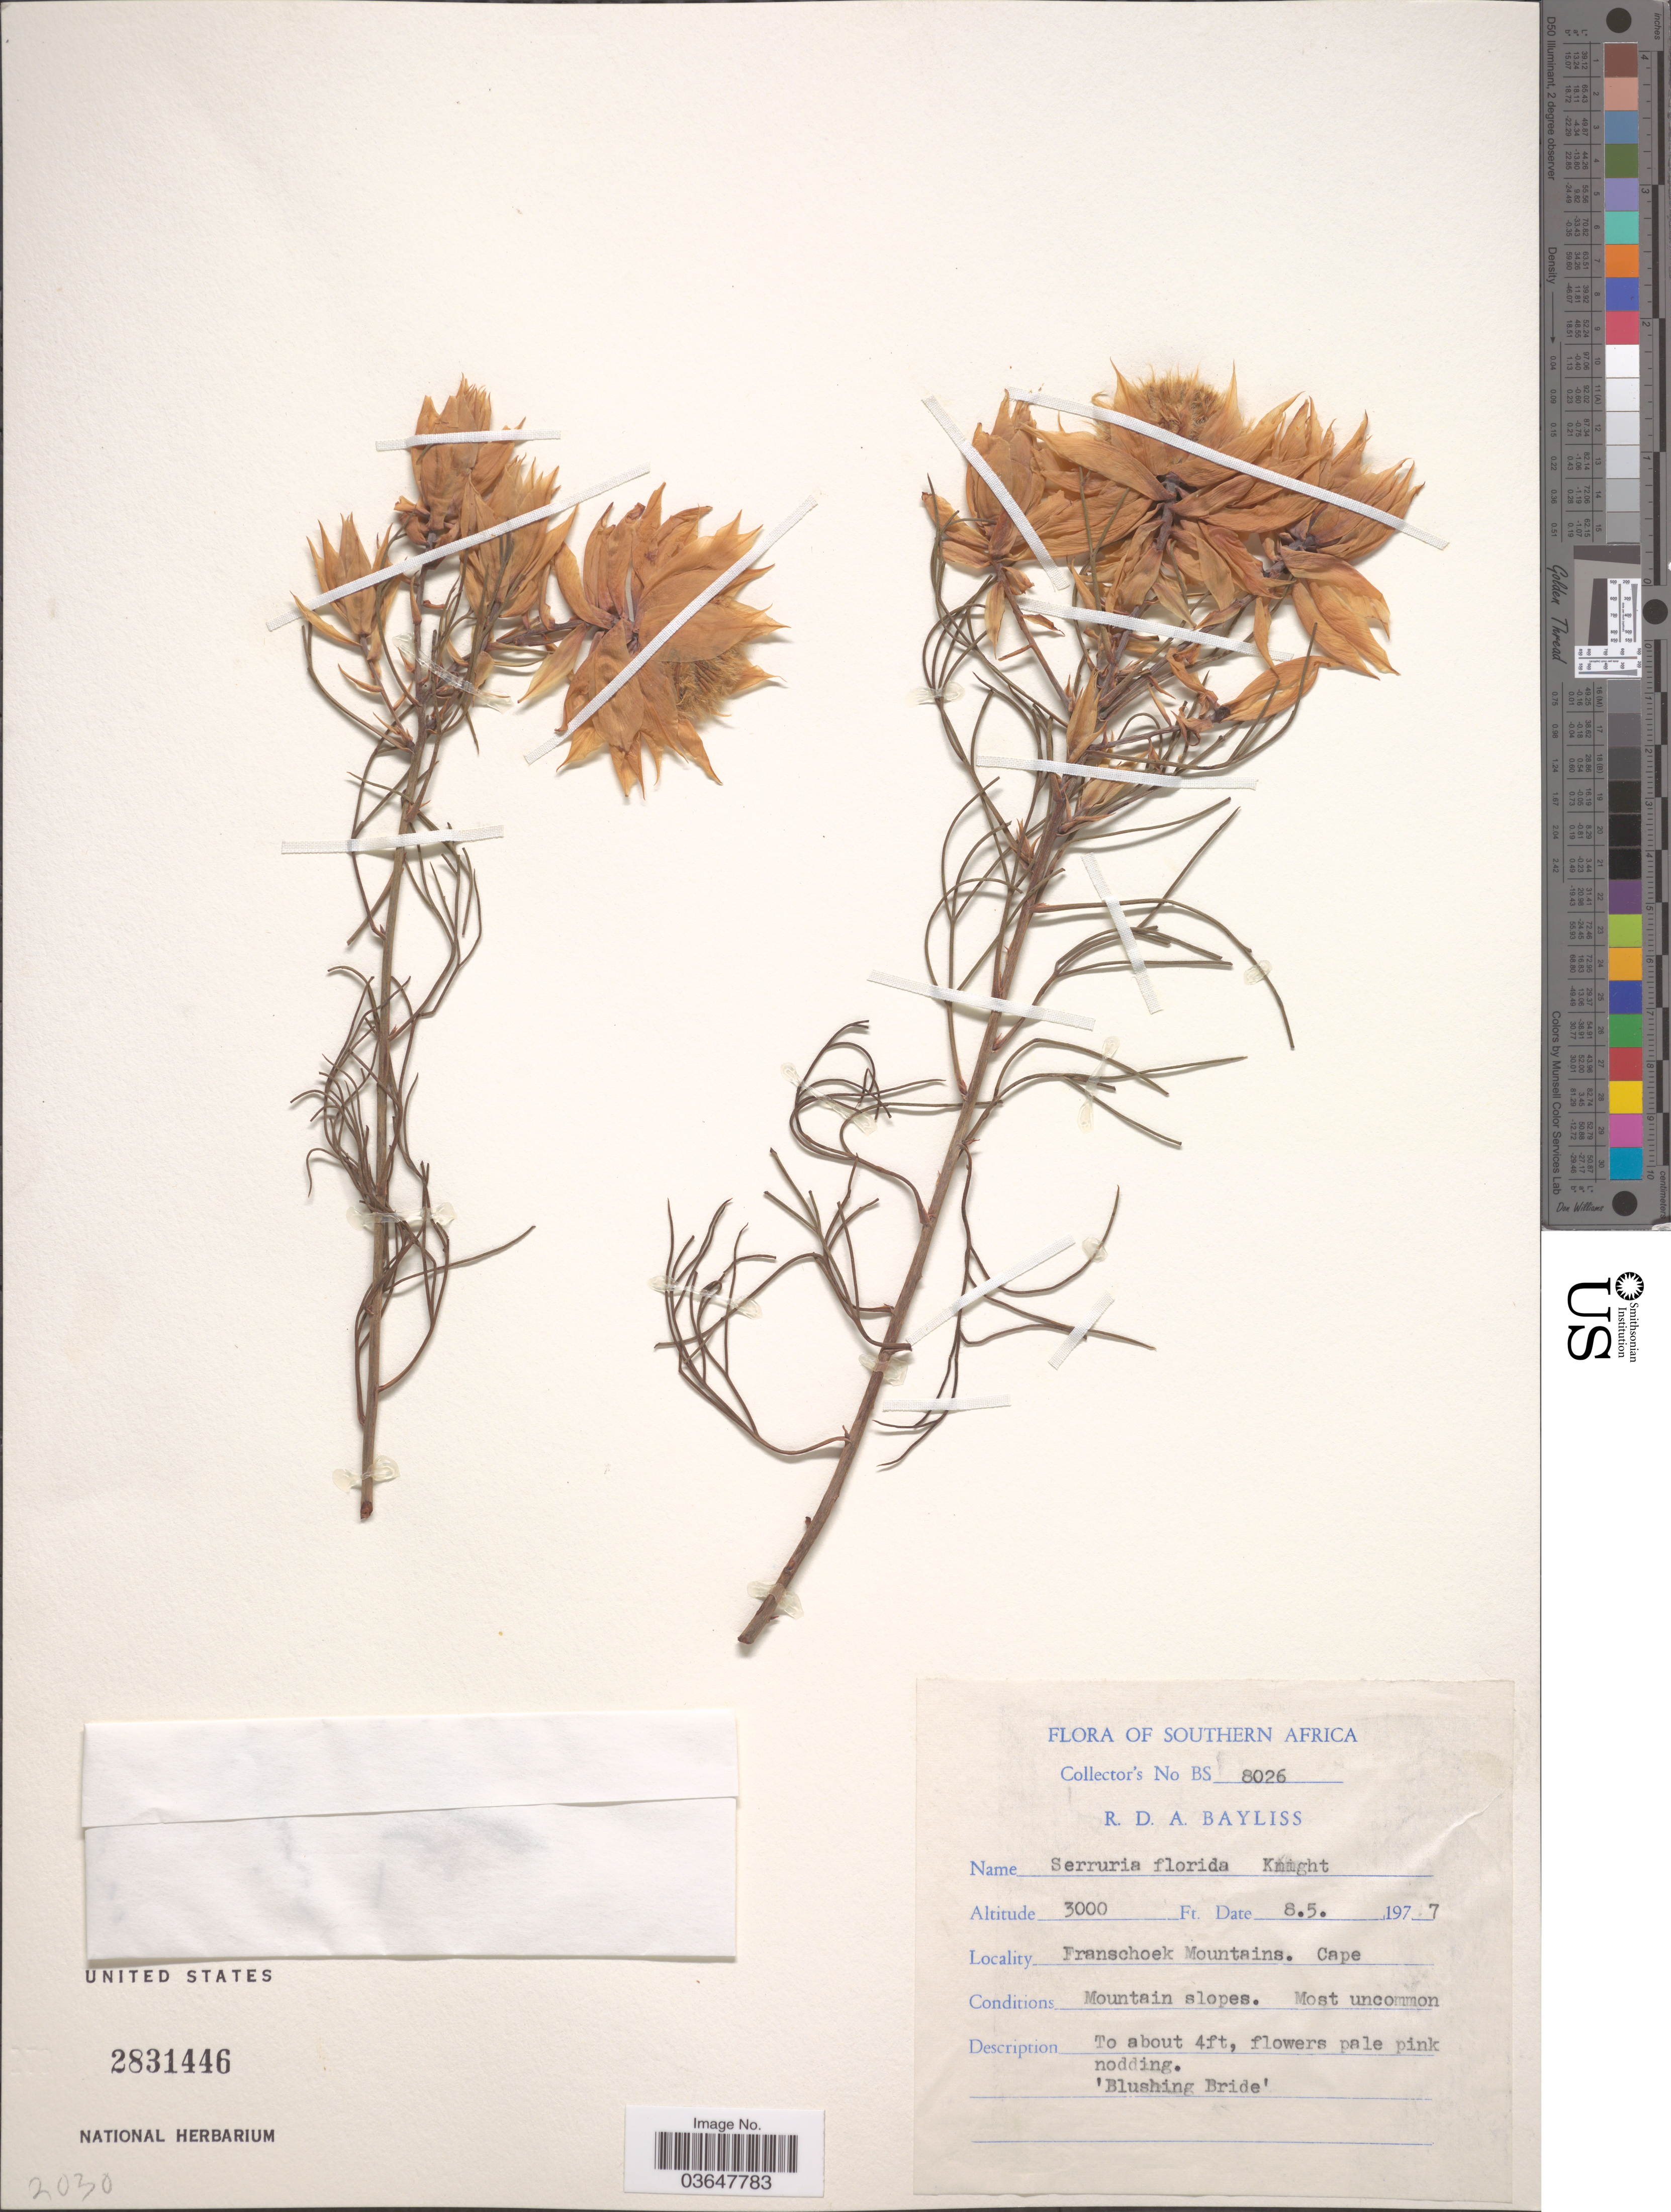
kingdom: Plantae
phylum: Tracheophyta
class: Magnoliopsida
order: Proteales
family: Proteaceae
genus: Serruria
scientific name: Serruria florida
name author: (Thunb.) Knight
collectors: R. Bayliss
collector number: BS 8026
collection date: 1977-05-08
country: South Africa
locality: Southern Africa. Franschoek Mountains. Cape.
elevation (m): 914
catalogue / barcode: US 2831446